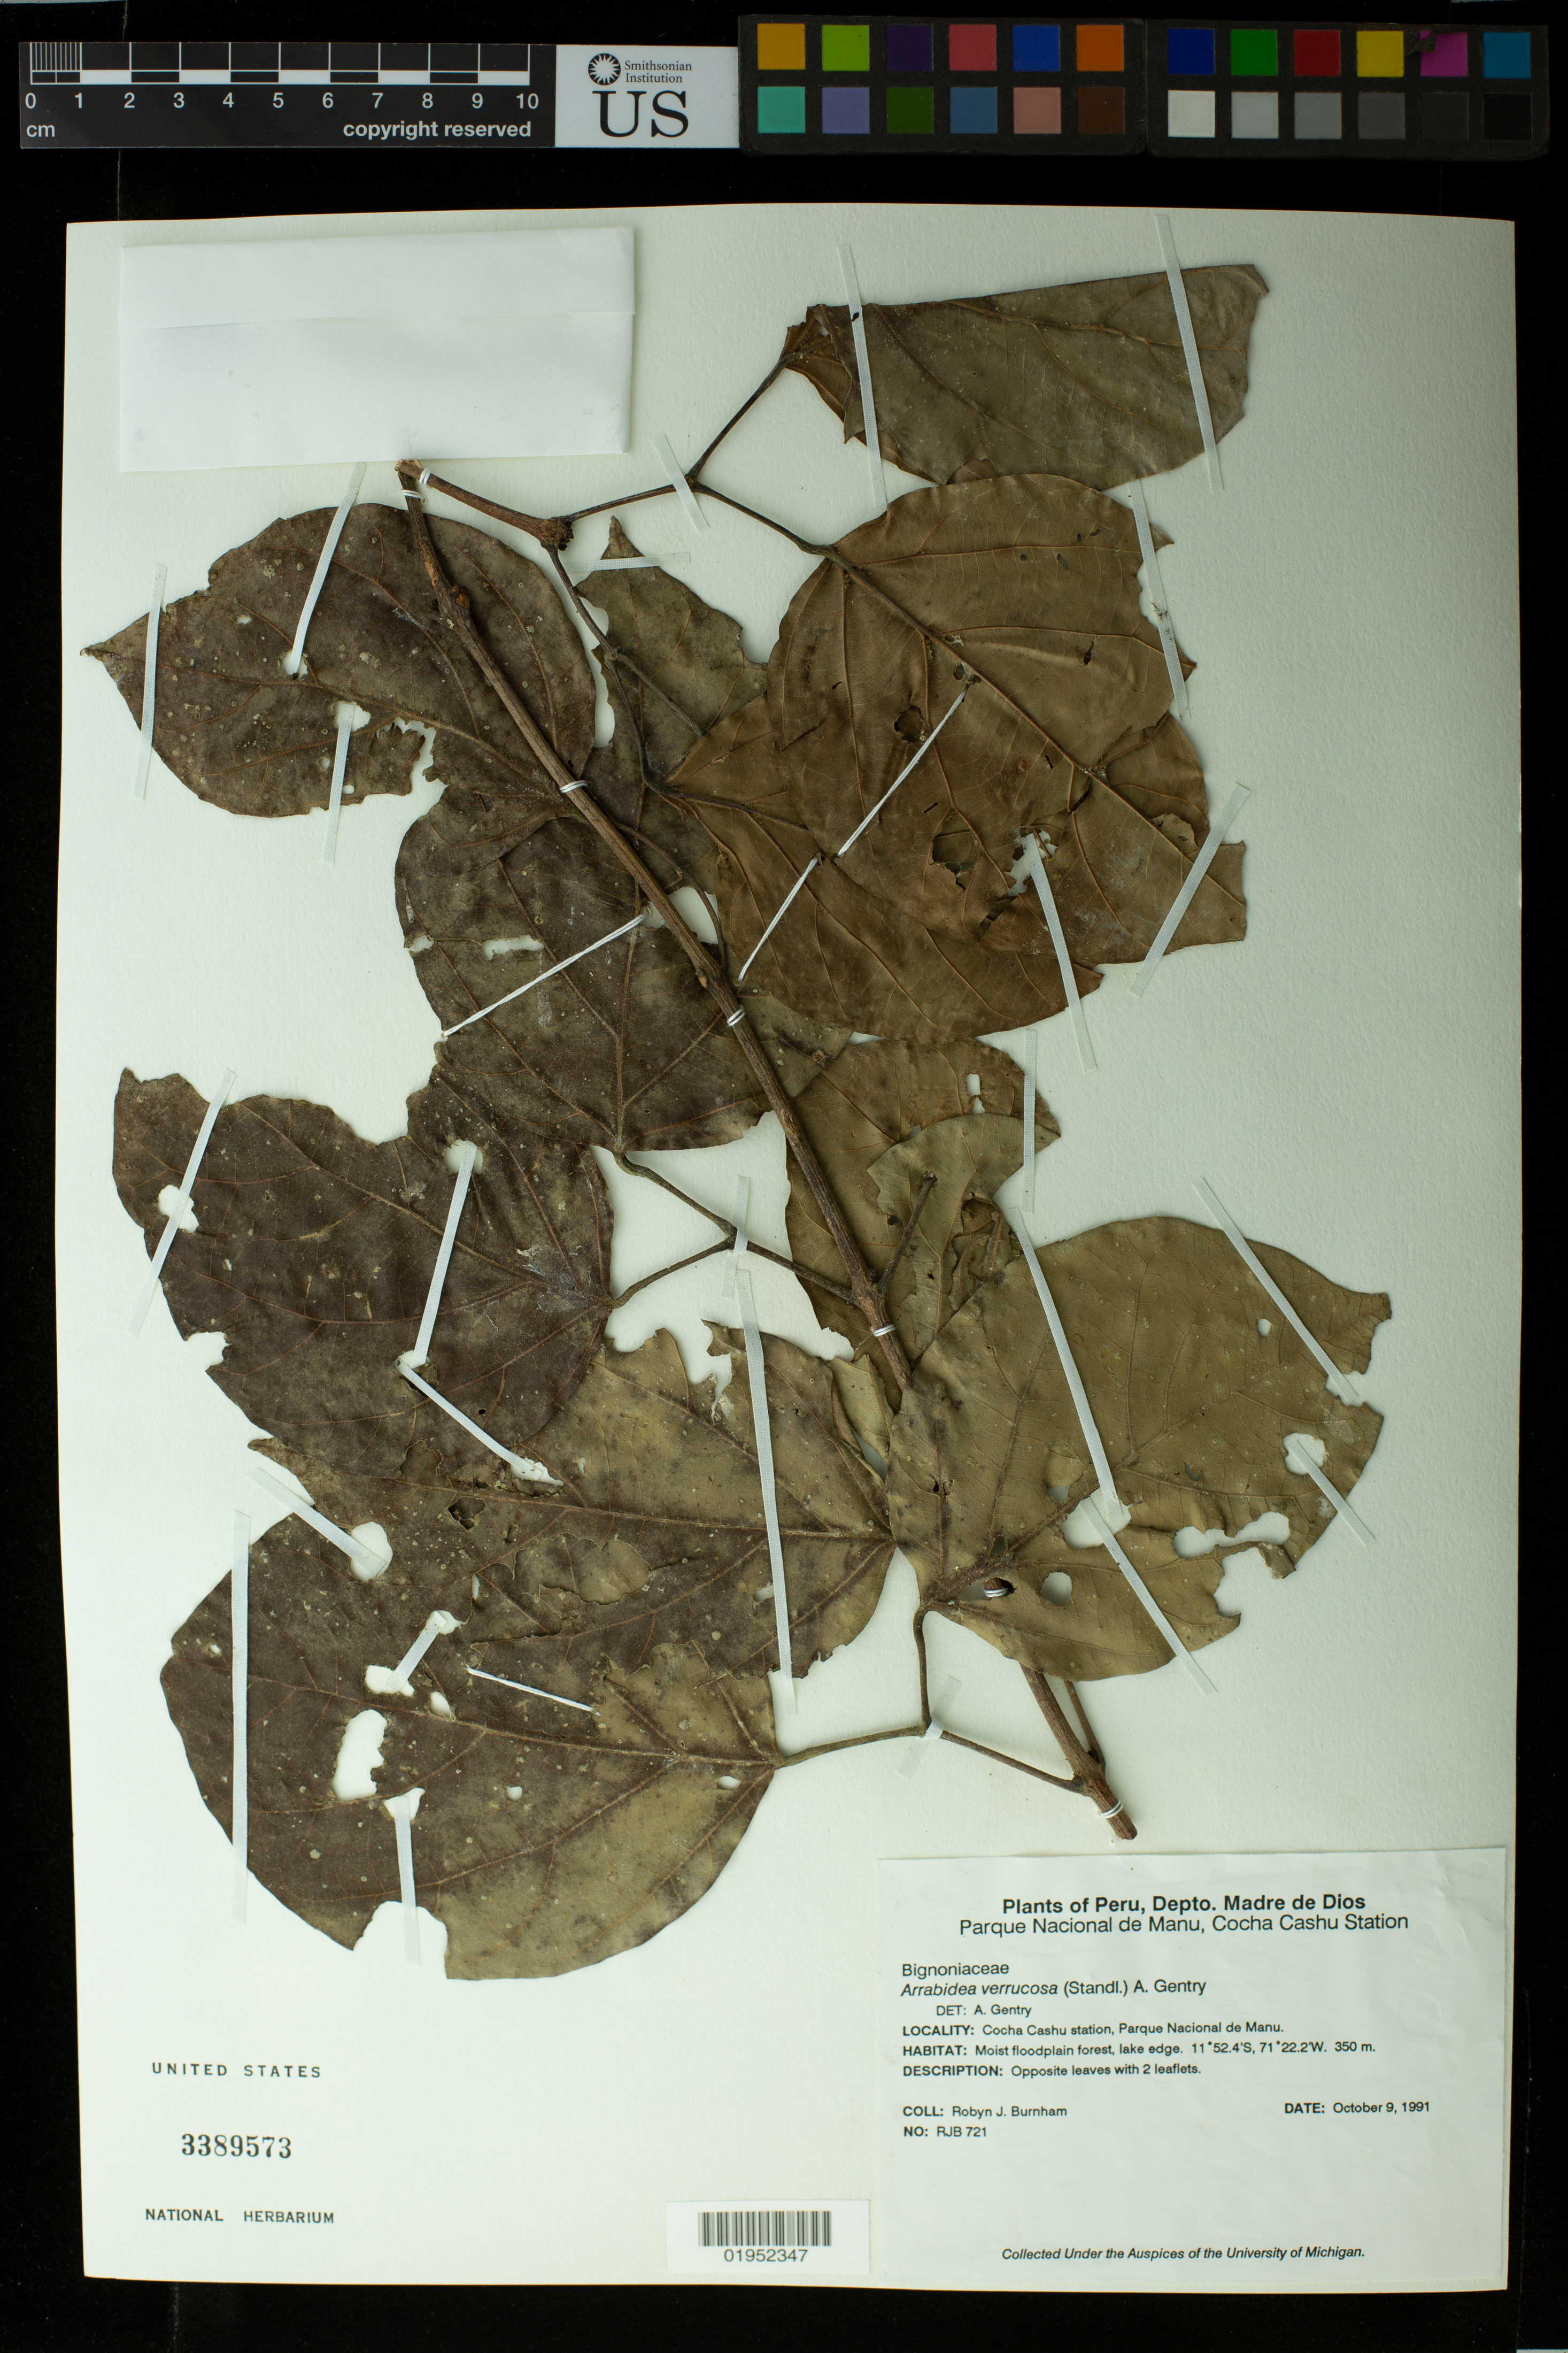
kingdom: Plantae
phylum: Tracheophyta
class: Magnoliopsida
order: Lamiales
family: Bignoniaceae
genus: Arrabidaea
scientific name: Arrabidaea verrucosa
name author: (Standl.) A.H. Gentry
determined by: Gentry, A. H.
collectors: R. J. Burnham & P. Nuñez V.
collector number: RJB 721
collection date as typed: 17 Oct 1991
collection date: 1991-10-17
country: Peru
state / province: Madre de Dios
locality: Parque Nacional de Manu, Cocha Cashu Station. Across river from station: ravine plot 2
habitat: Moist floodplain forest, lake edge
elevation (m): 350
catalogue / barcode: US 3389573